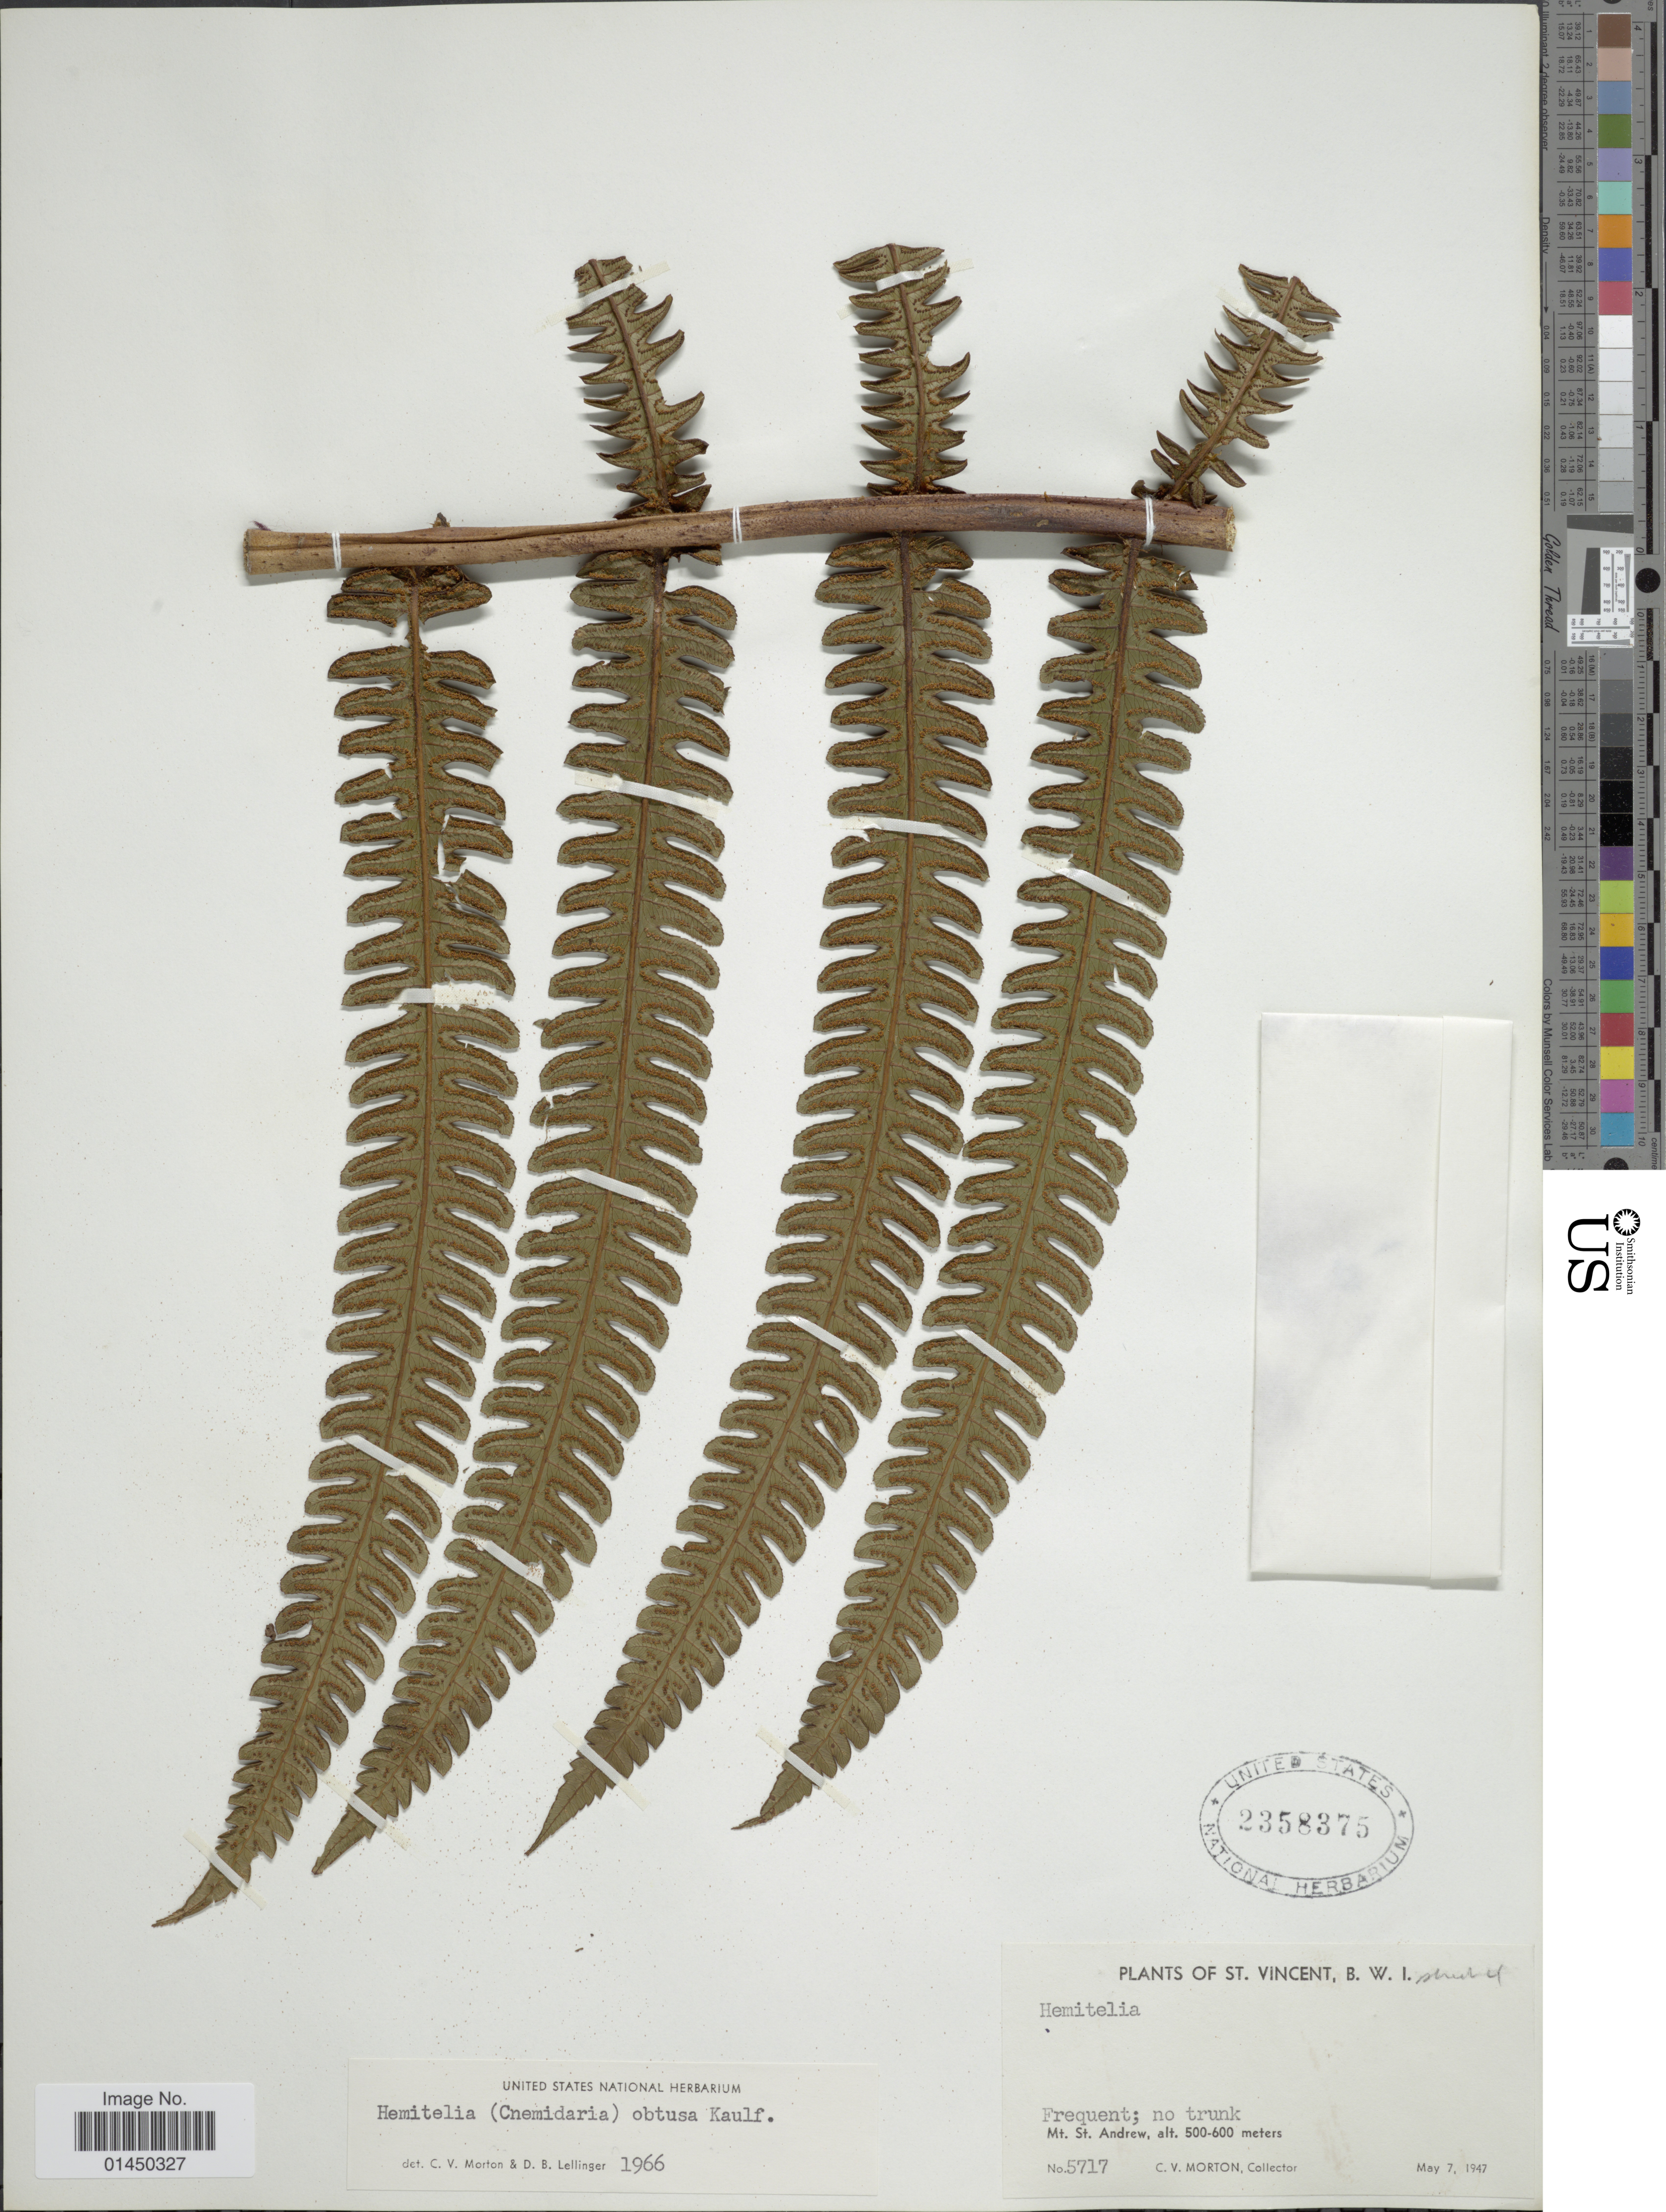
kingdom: Plantae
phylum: Tracheophyta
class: Polypodiopsida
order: Cyatheales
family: Cyatheaceae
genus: Cyathea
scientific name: Cyathea grandifolia var. obtusa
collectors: C. V. Morton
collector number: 5717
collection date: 1947-05-07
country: St. Vincent - Grenadines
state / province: Saint Andrew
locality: St. Vincent, Mt. St. Andrew.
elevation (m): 500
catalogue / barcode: US 2358375